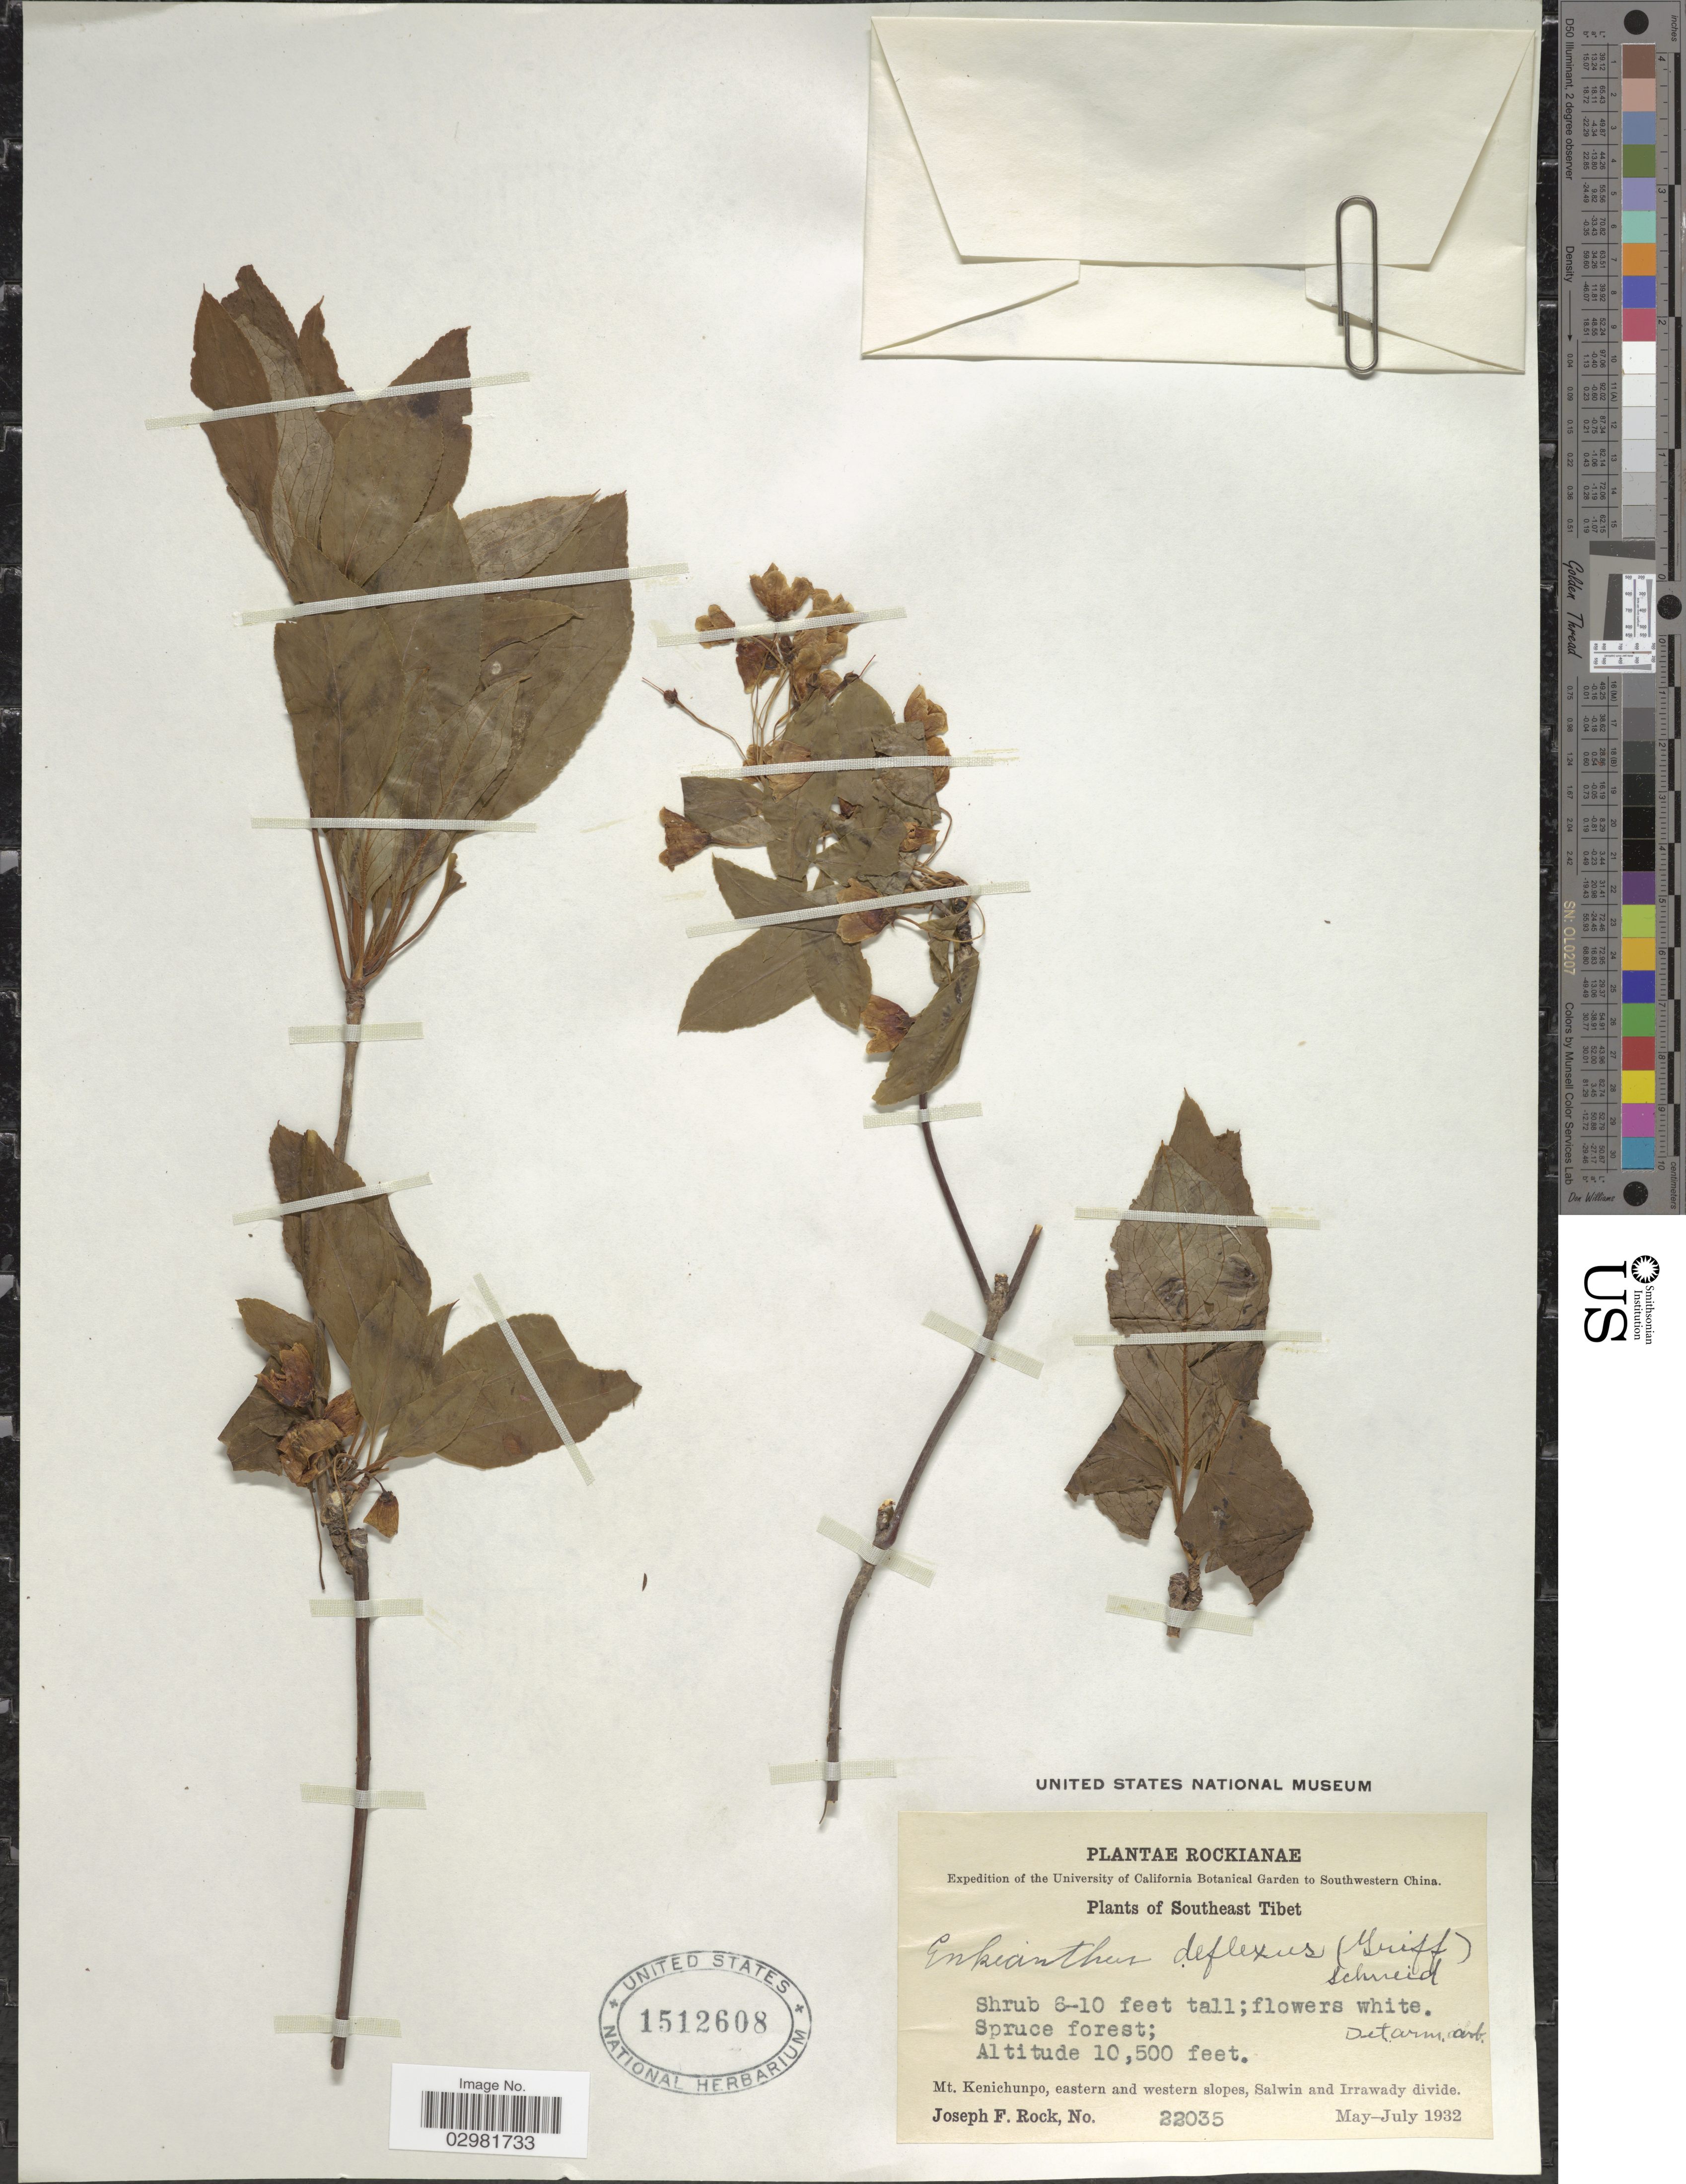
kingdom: Plantae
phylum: Tracheophyta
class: Magnoliopsida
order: Ericales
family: Ericaceae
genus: Enkianthus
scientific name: Enkianthus deflexus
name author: (Griff.) C.K. Schneid.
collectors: J. F. Rock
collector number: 22035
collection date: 1932-05/1932-07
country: China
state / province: Xizang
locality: Southwestern China. Southeast Tibet. Mt. Kenichunpo, eastern and western slopes, Salwin and Irrawady divide.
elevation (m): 3200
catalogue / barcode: US 1512608